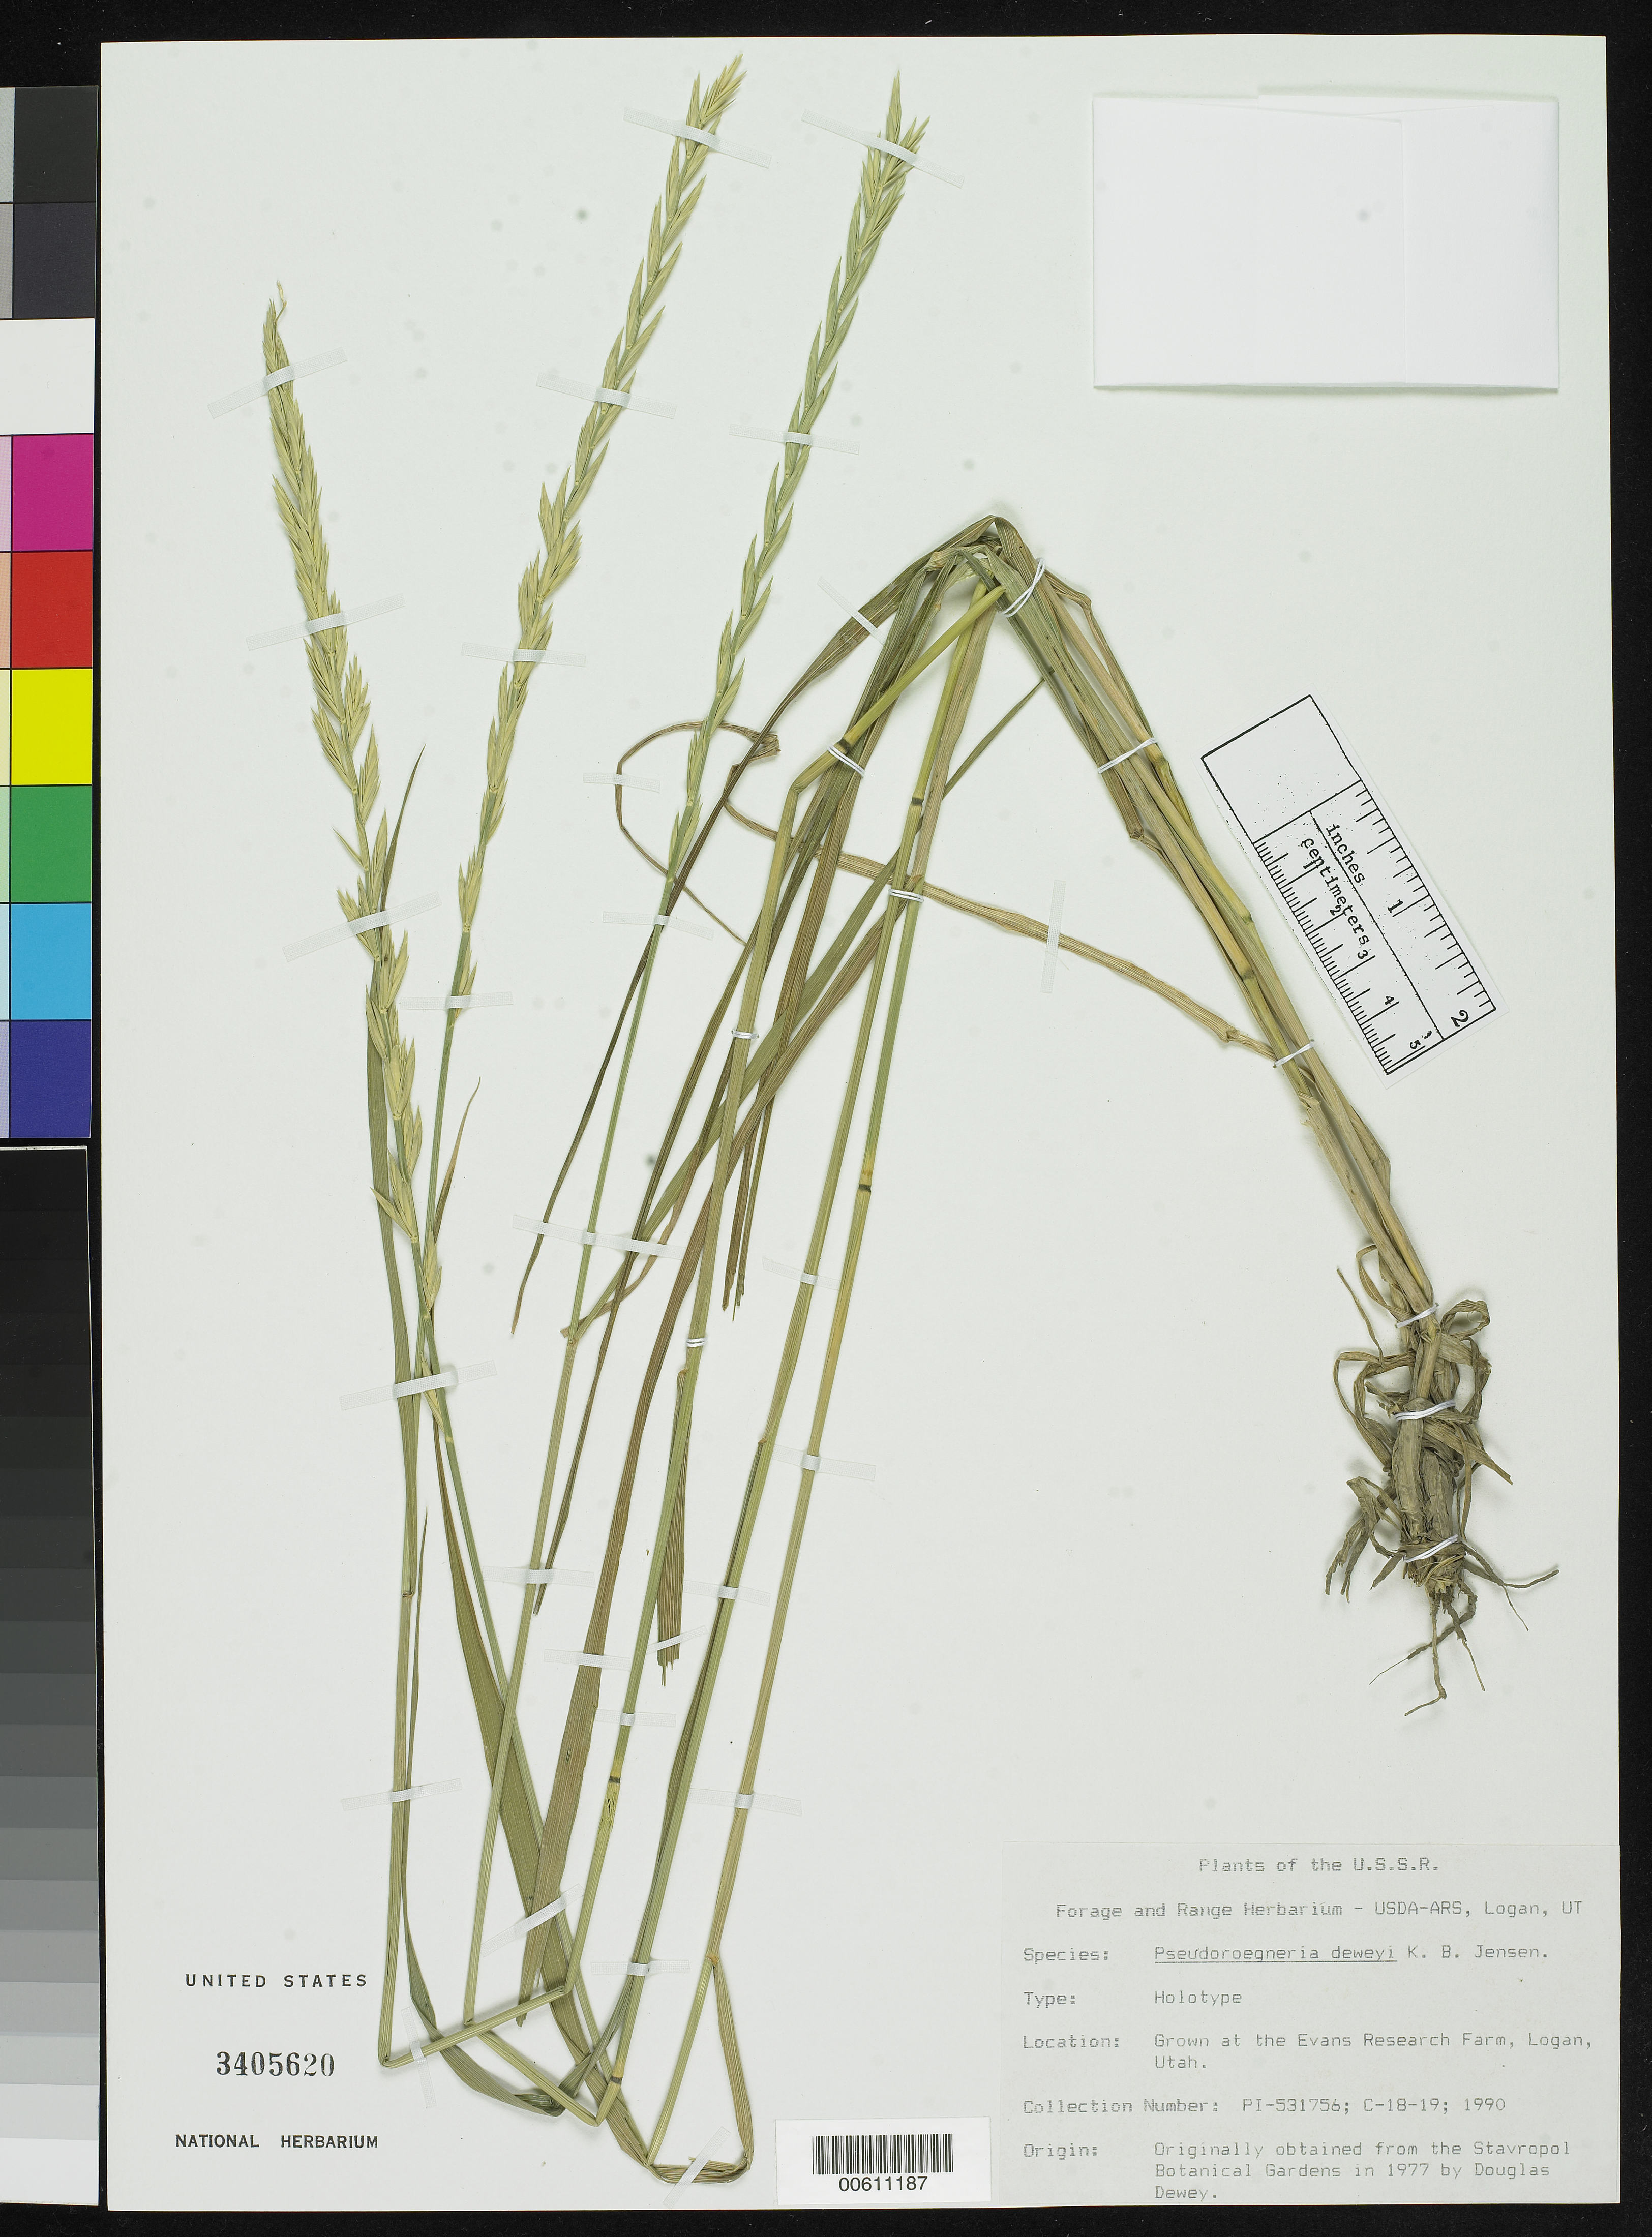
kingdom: Plantae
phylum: Tracheophyta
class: Liliopsida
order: Poales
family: Poaceae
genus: Pseudoroegneria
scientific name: Pseudoroegneria deweyi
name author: K.B. Jensen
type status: Holotype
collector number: PI-531756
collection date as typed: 1990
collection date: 1990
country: United States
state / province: Utah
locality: USDA-ARS. Evans Research Farm.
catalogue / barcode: US 3405620